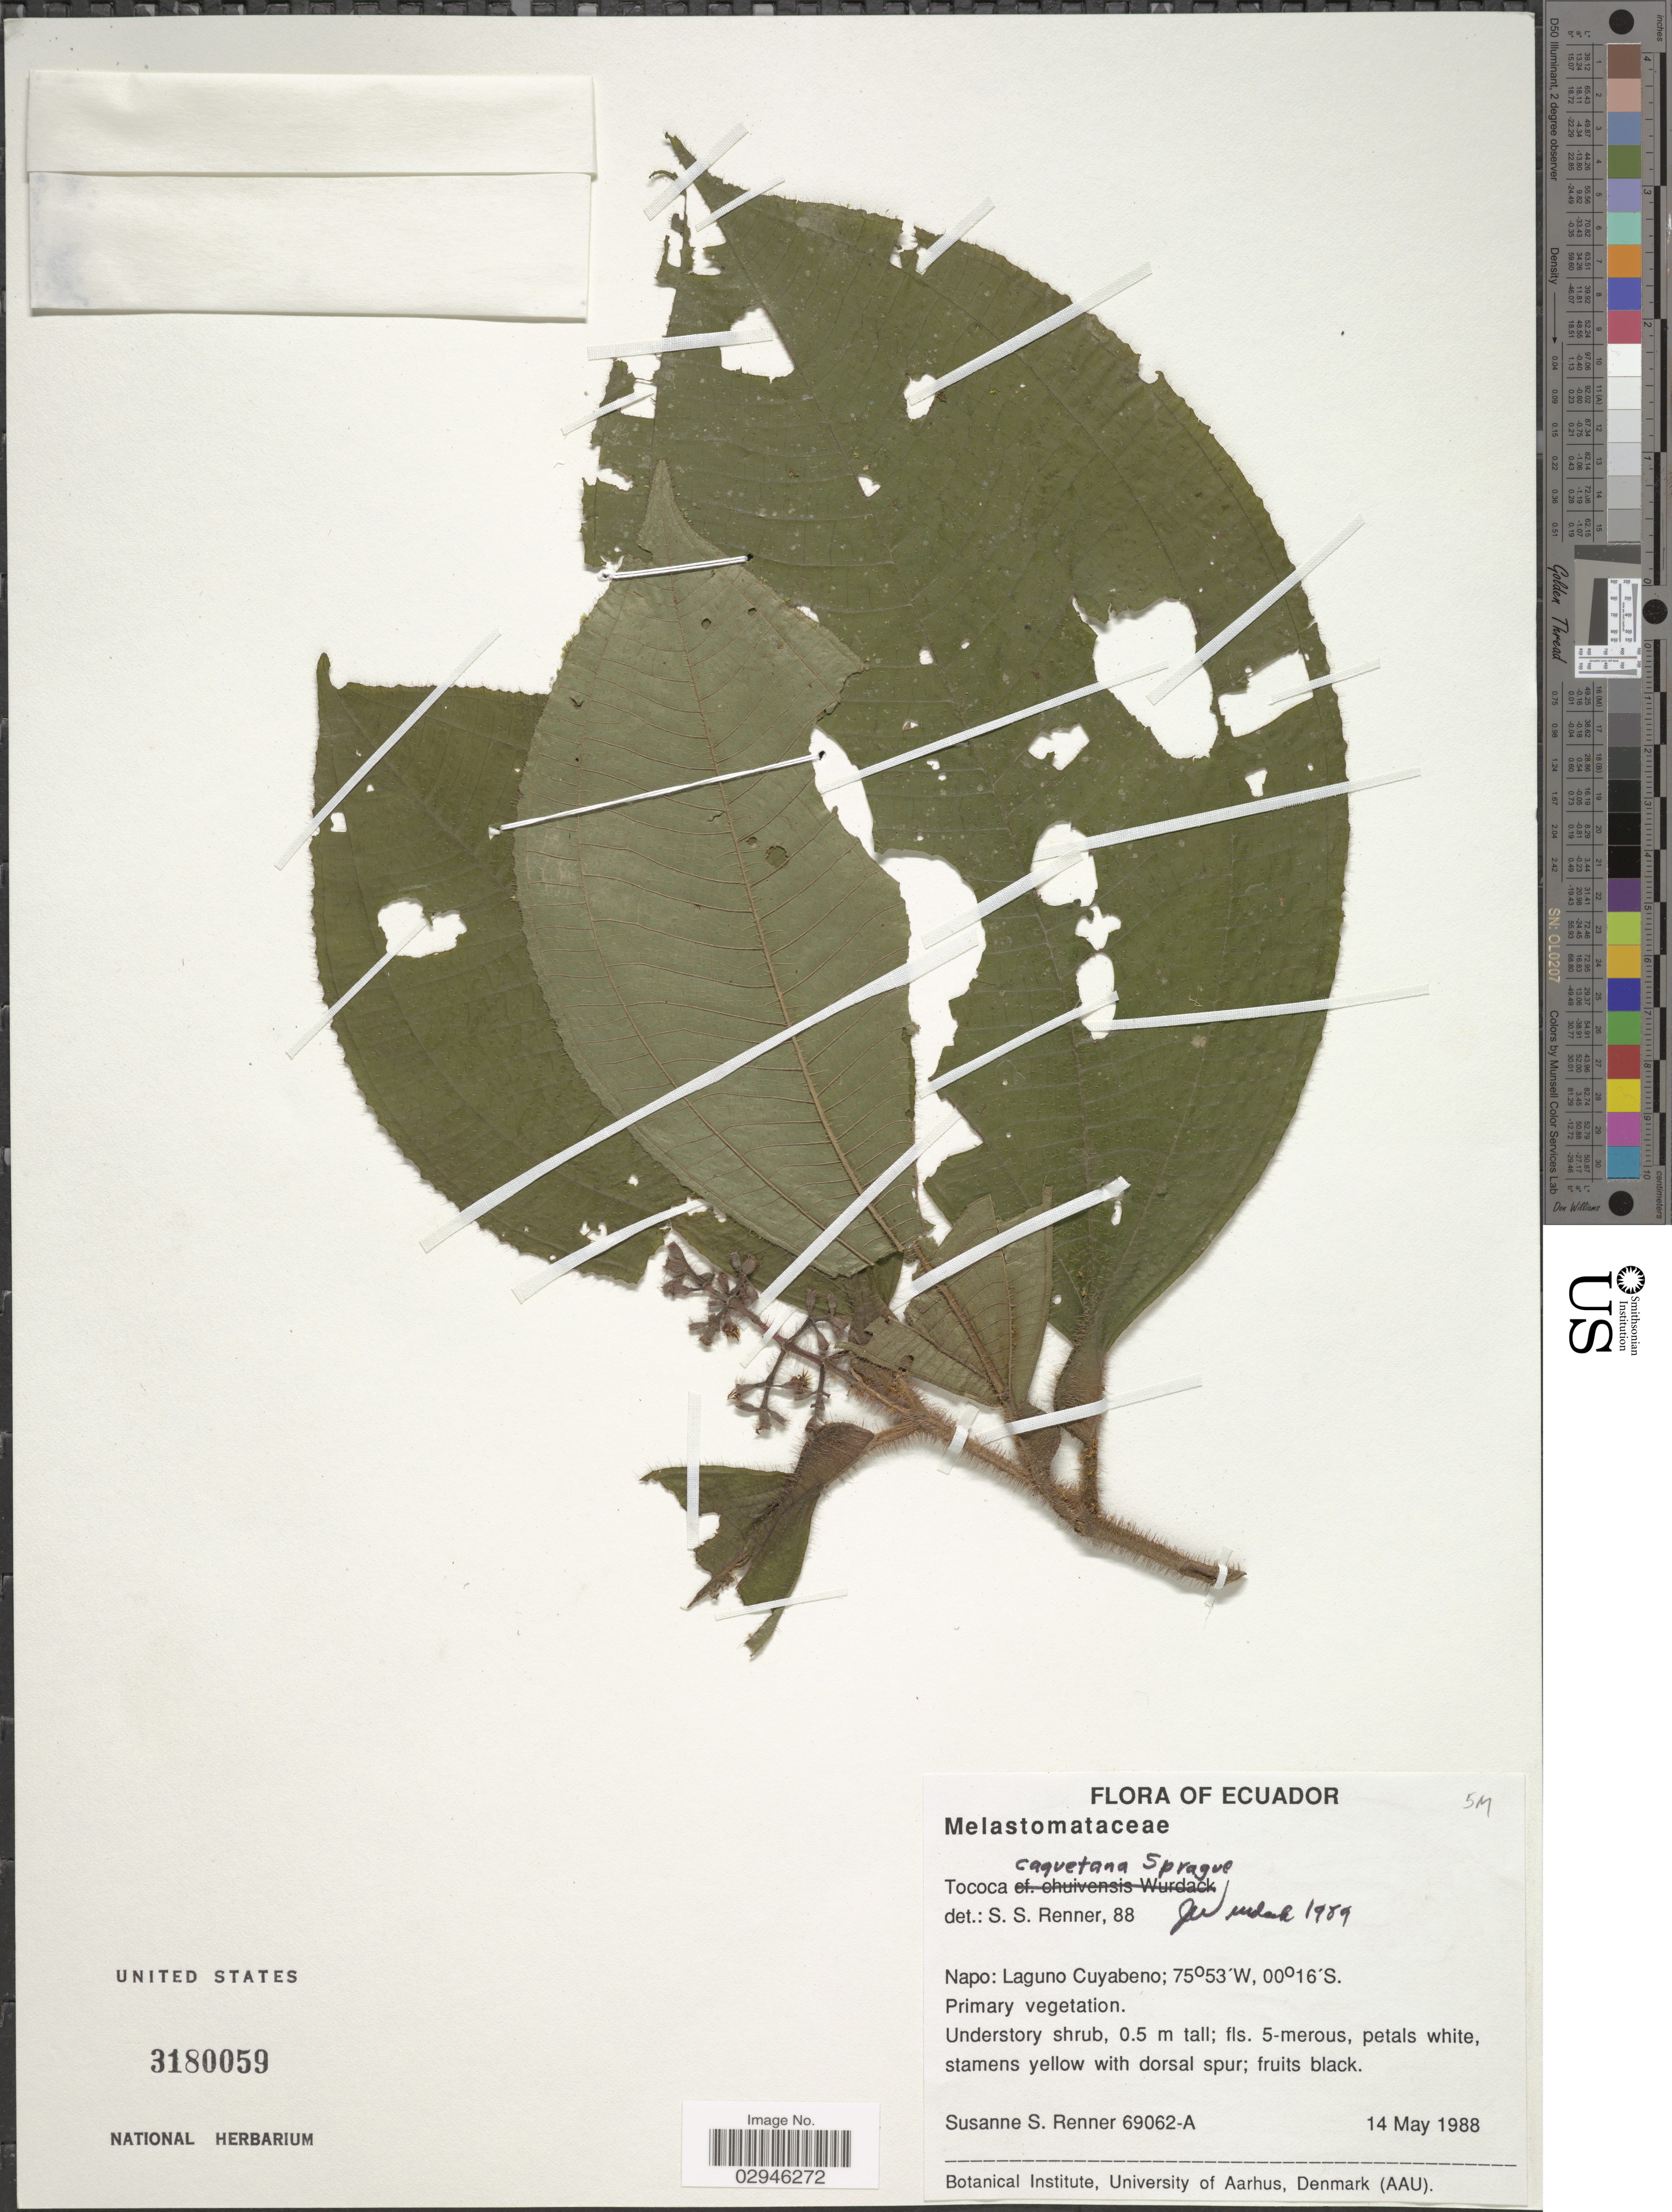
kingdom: Plantae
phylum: Tracheophyta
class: Magnoliopsida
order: Myrtales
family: Melastomataceae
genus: Tococa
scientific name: Tococa caquetana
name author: Sprague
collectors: S. S. Renner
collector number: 69062-A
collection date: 1988-05-14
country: Ecuador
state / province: Napo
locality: Laguno Cuyabeno.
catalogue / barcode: US 3180059